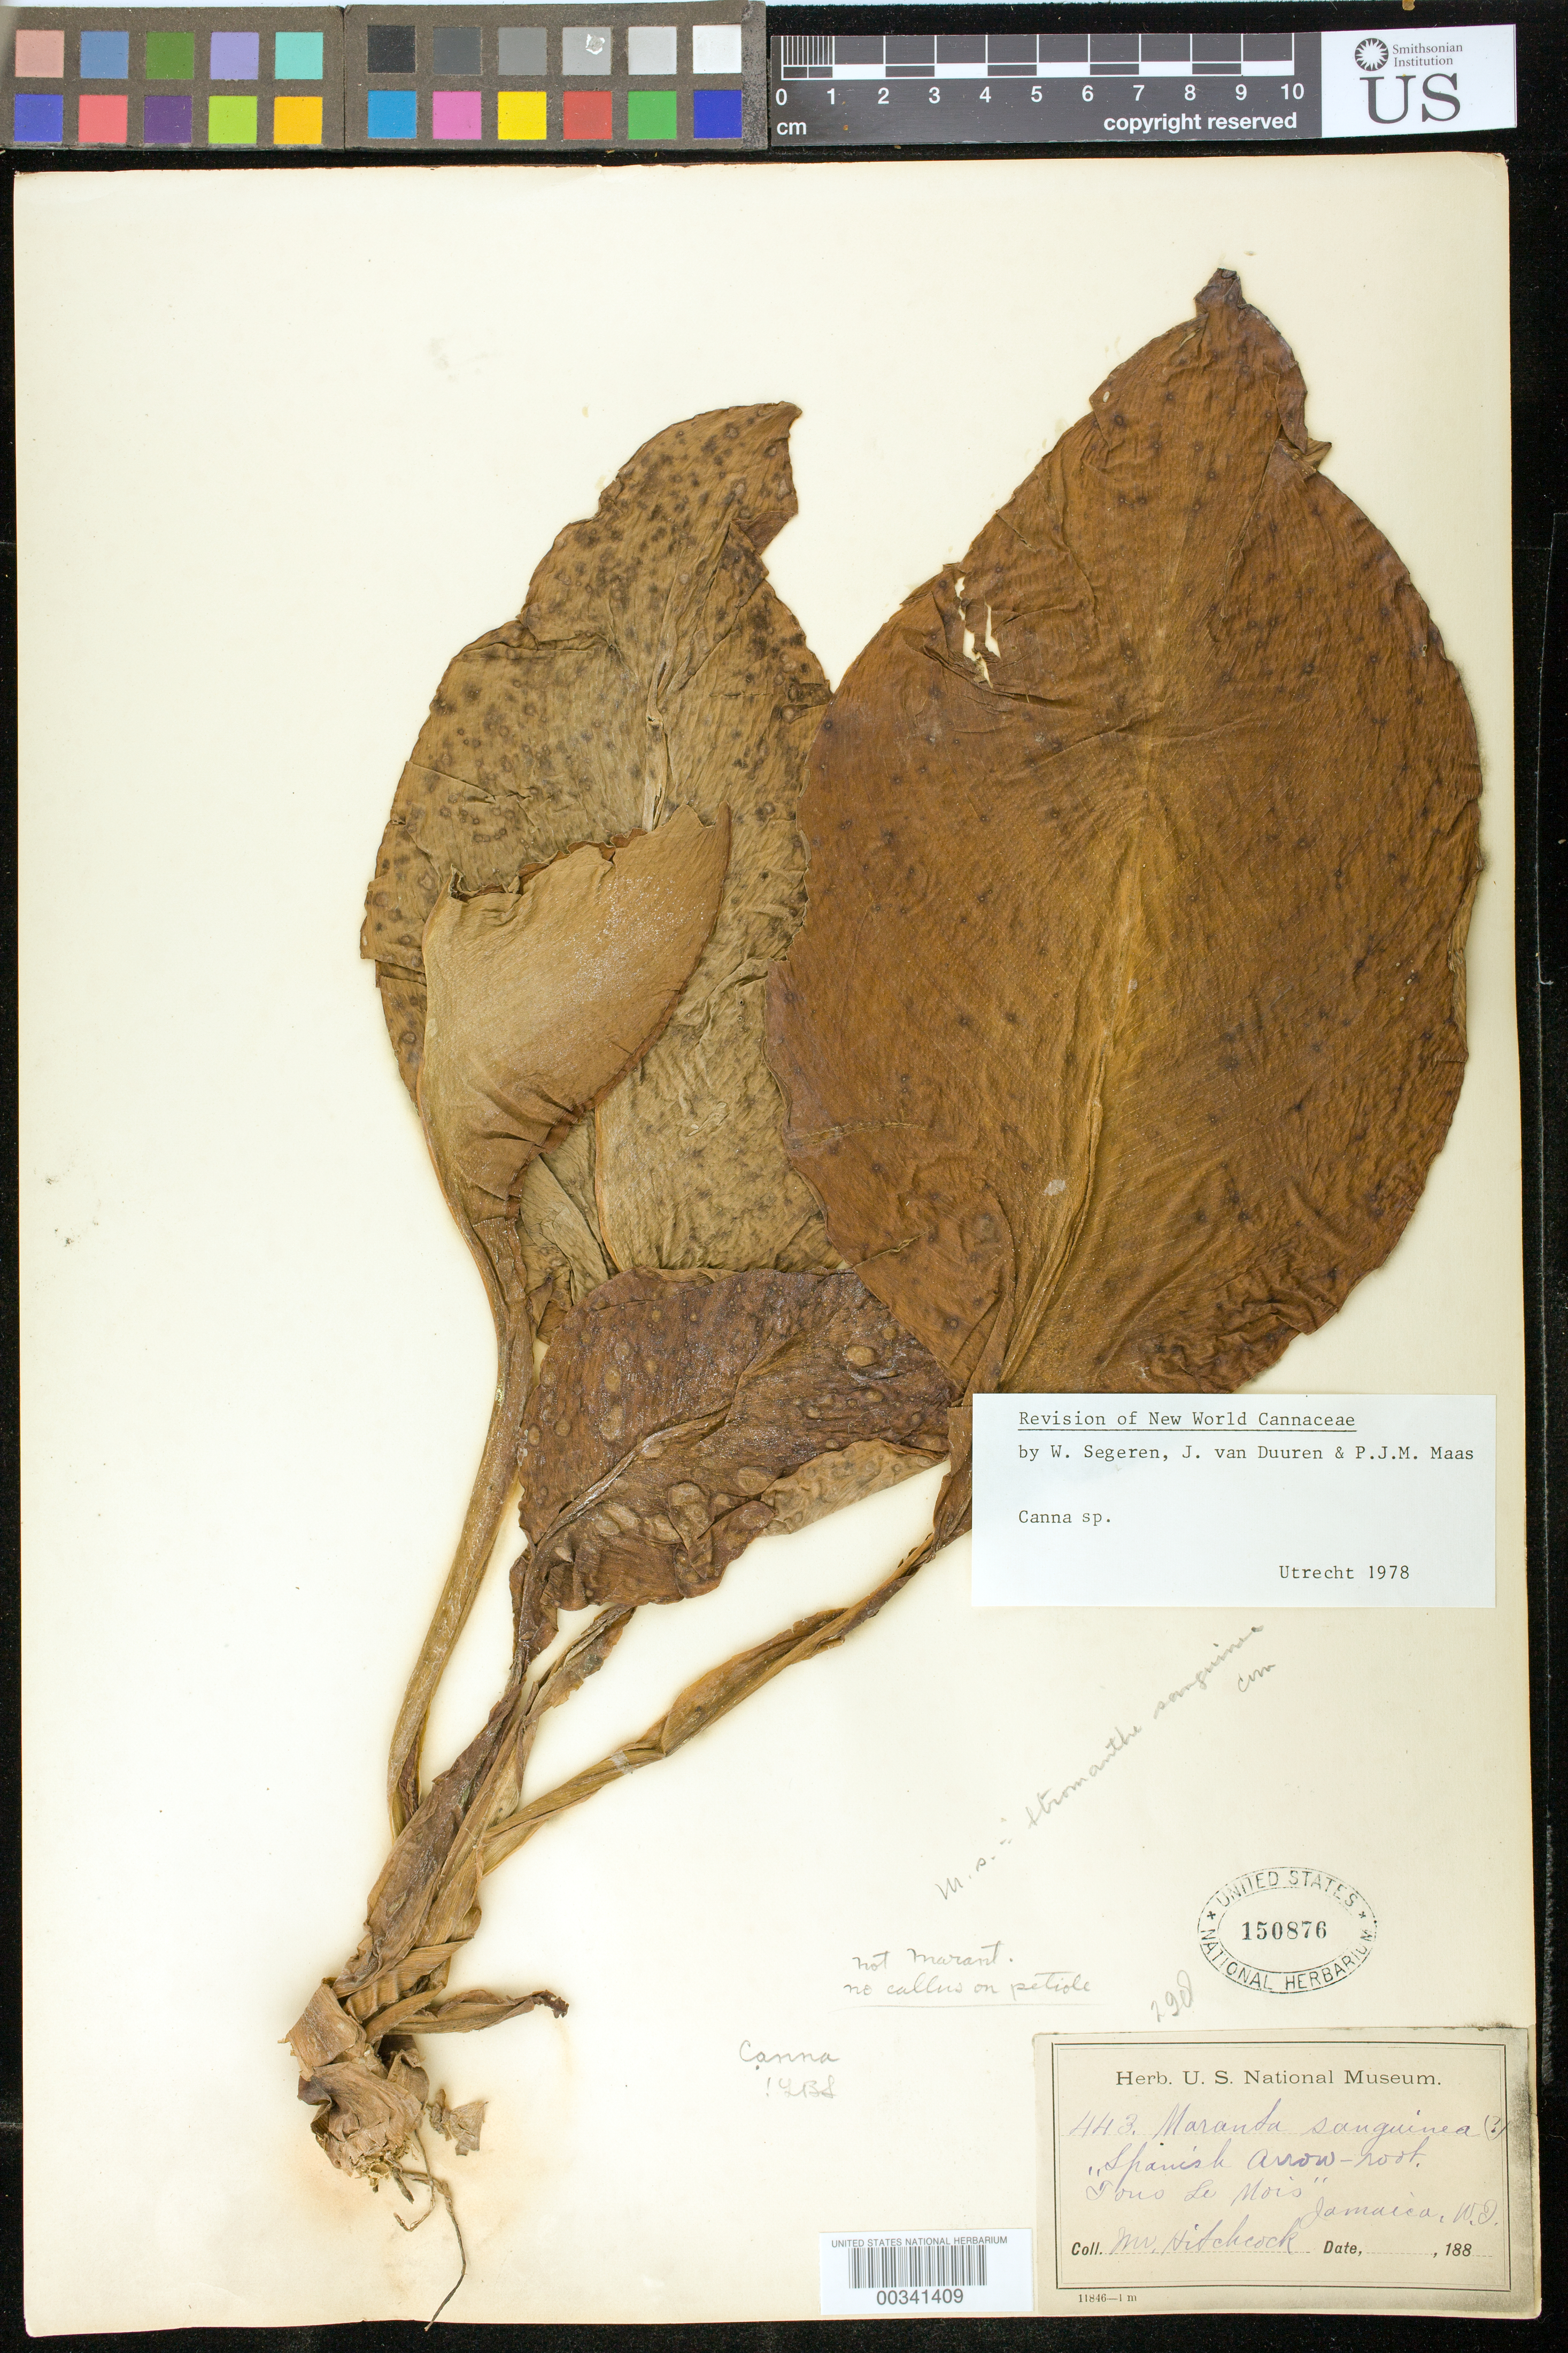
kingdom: Plantae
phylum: Tracheophyta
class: Liliopsida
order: Zingiberales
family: Cannaceae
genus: Canna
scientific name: Canna sp.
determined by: Segeren, W.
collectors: A. S. Hitchcock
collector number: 443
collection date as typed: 188-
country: Jamaica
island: Greater Antilles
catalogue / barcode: US 150876